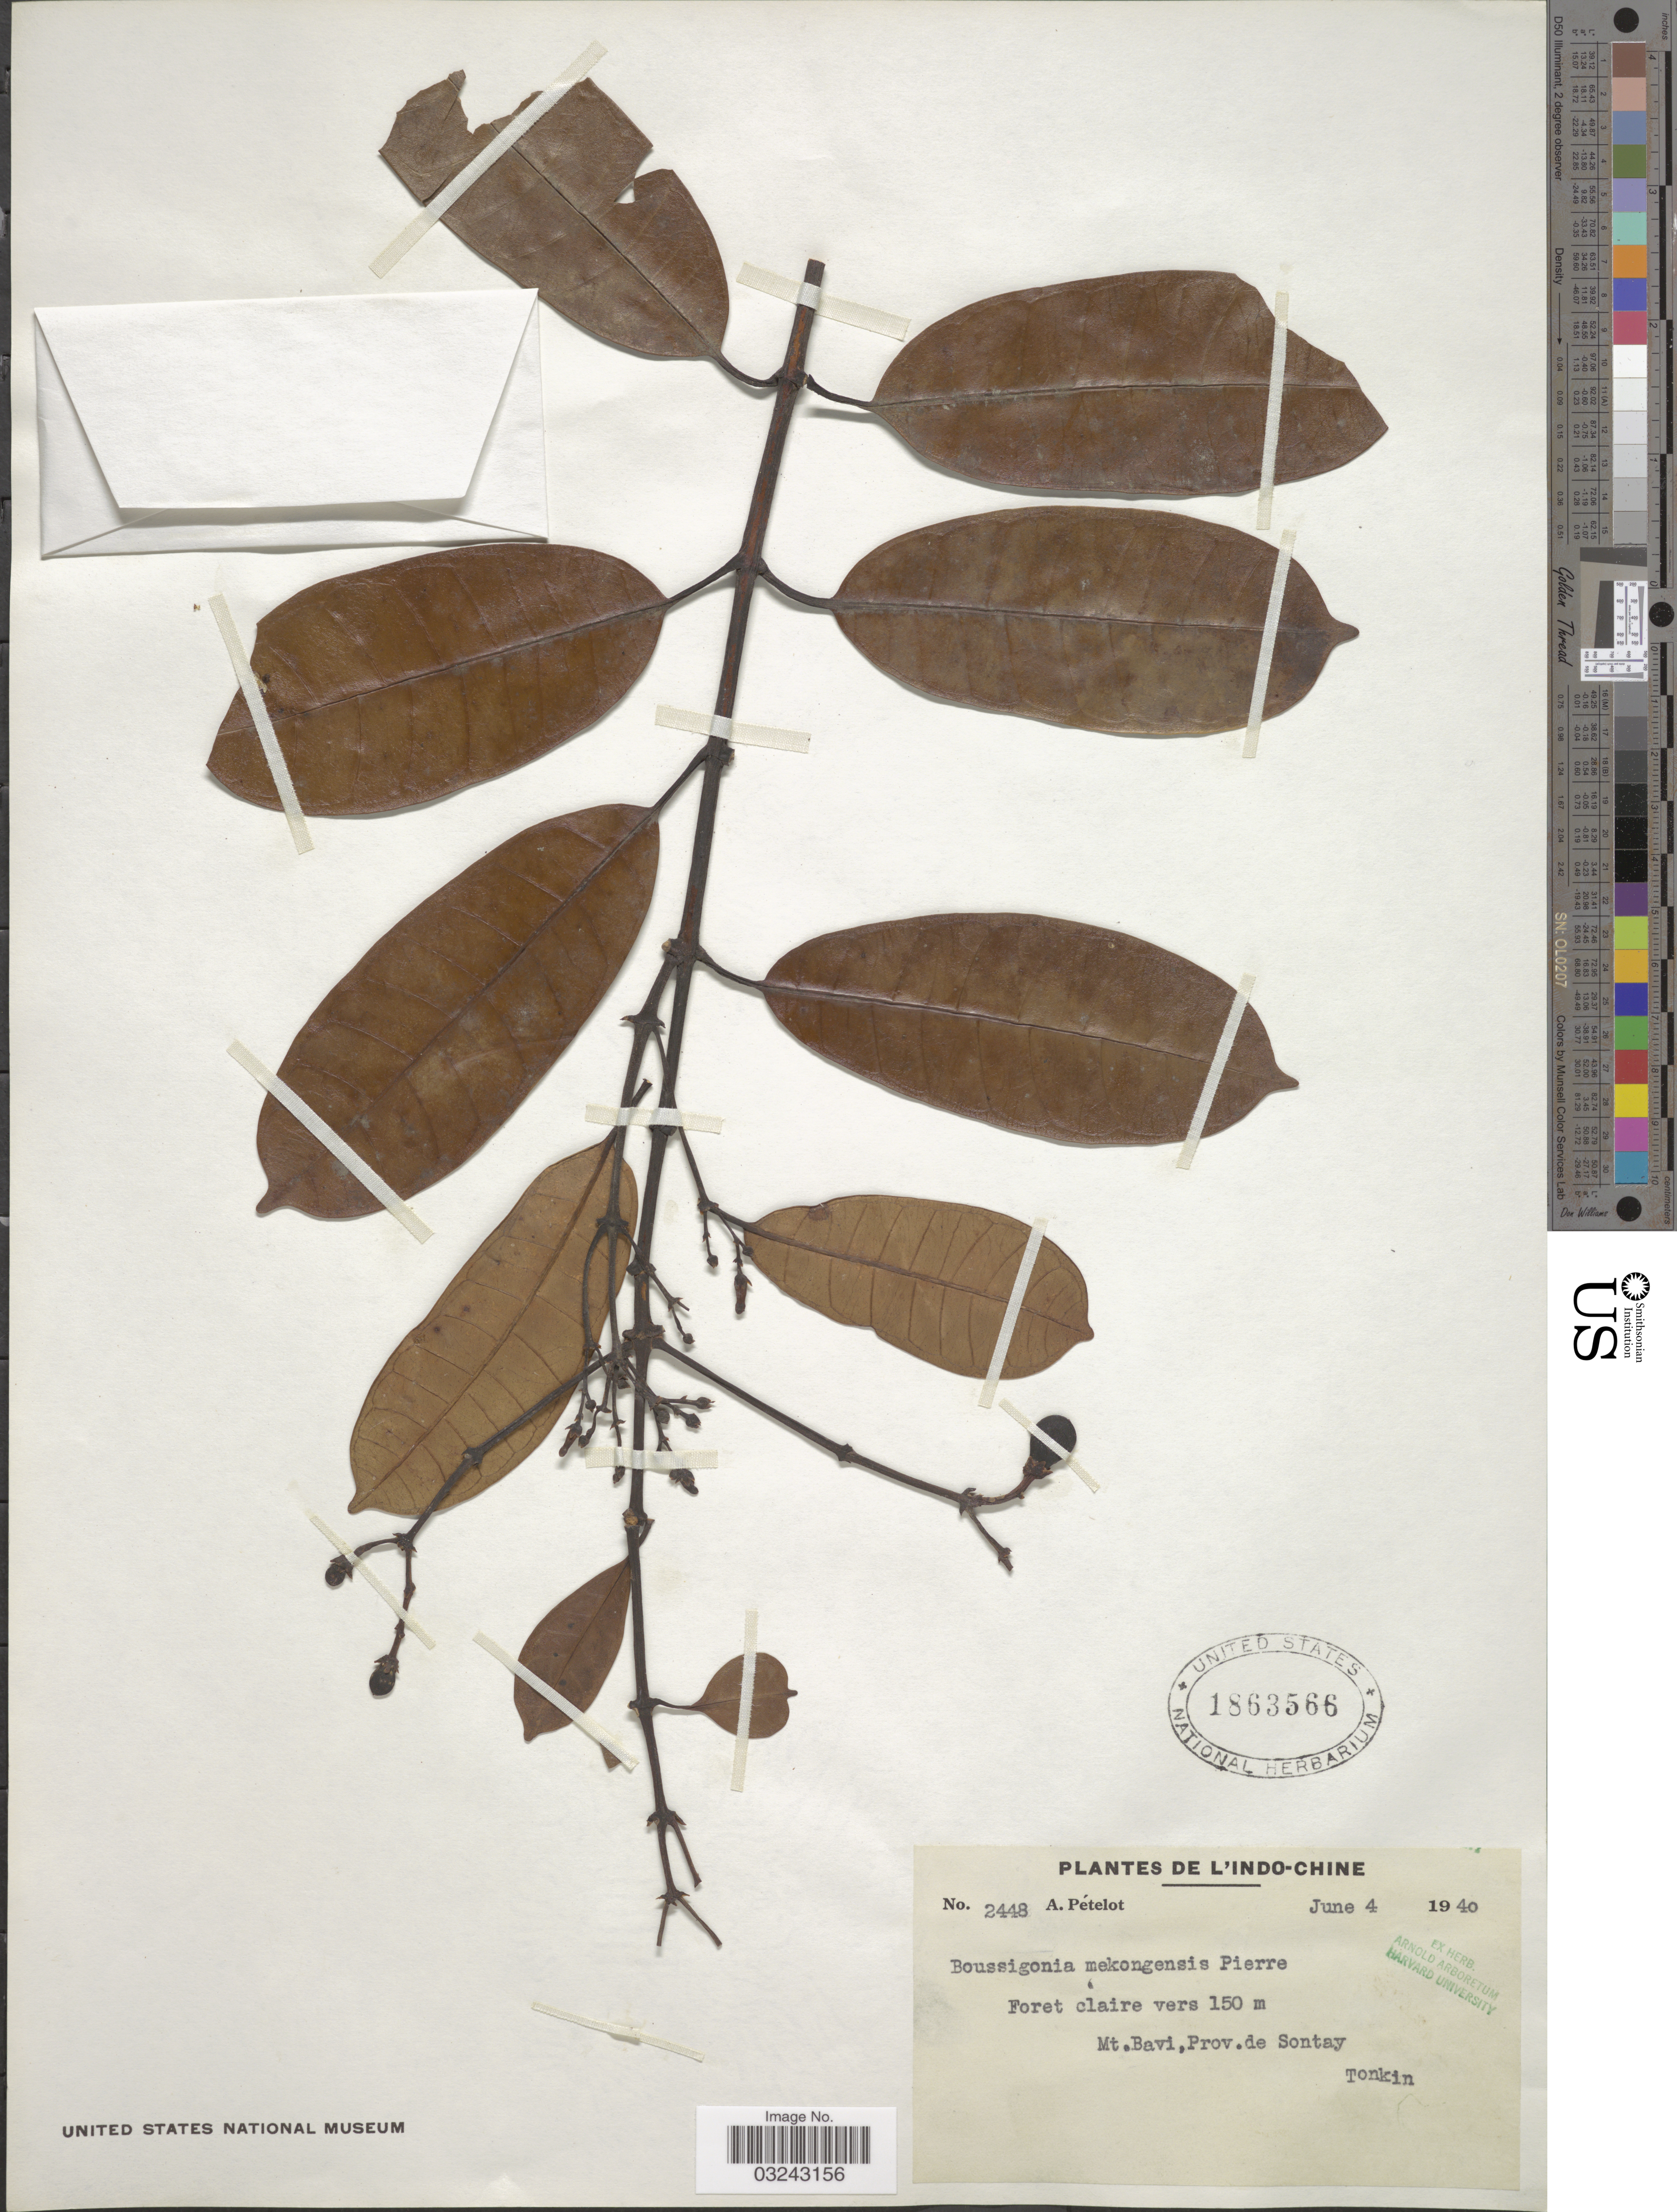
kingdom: Plantae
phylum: Tracheophyta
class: Magnoliopsida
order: Gentianales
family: Apocynaceae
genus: Bousigonia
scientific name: Bousigonia mekongensis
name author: Pierre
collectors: A. Petelot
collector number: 2448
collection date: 1940-06-04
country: Vietnam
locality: De L'Indo-Chine, Mt. Bavi, Prov. de Sontay, Tonkin.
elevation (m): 150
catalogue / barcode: US 1863566